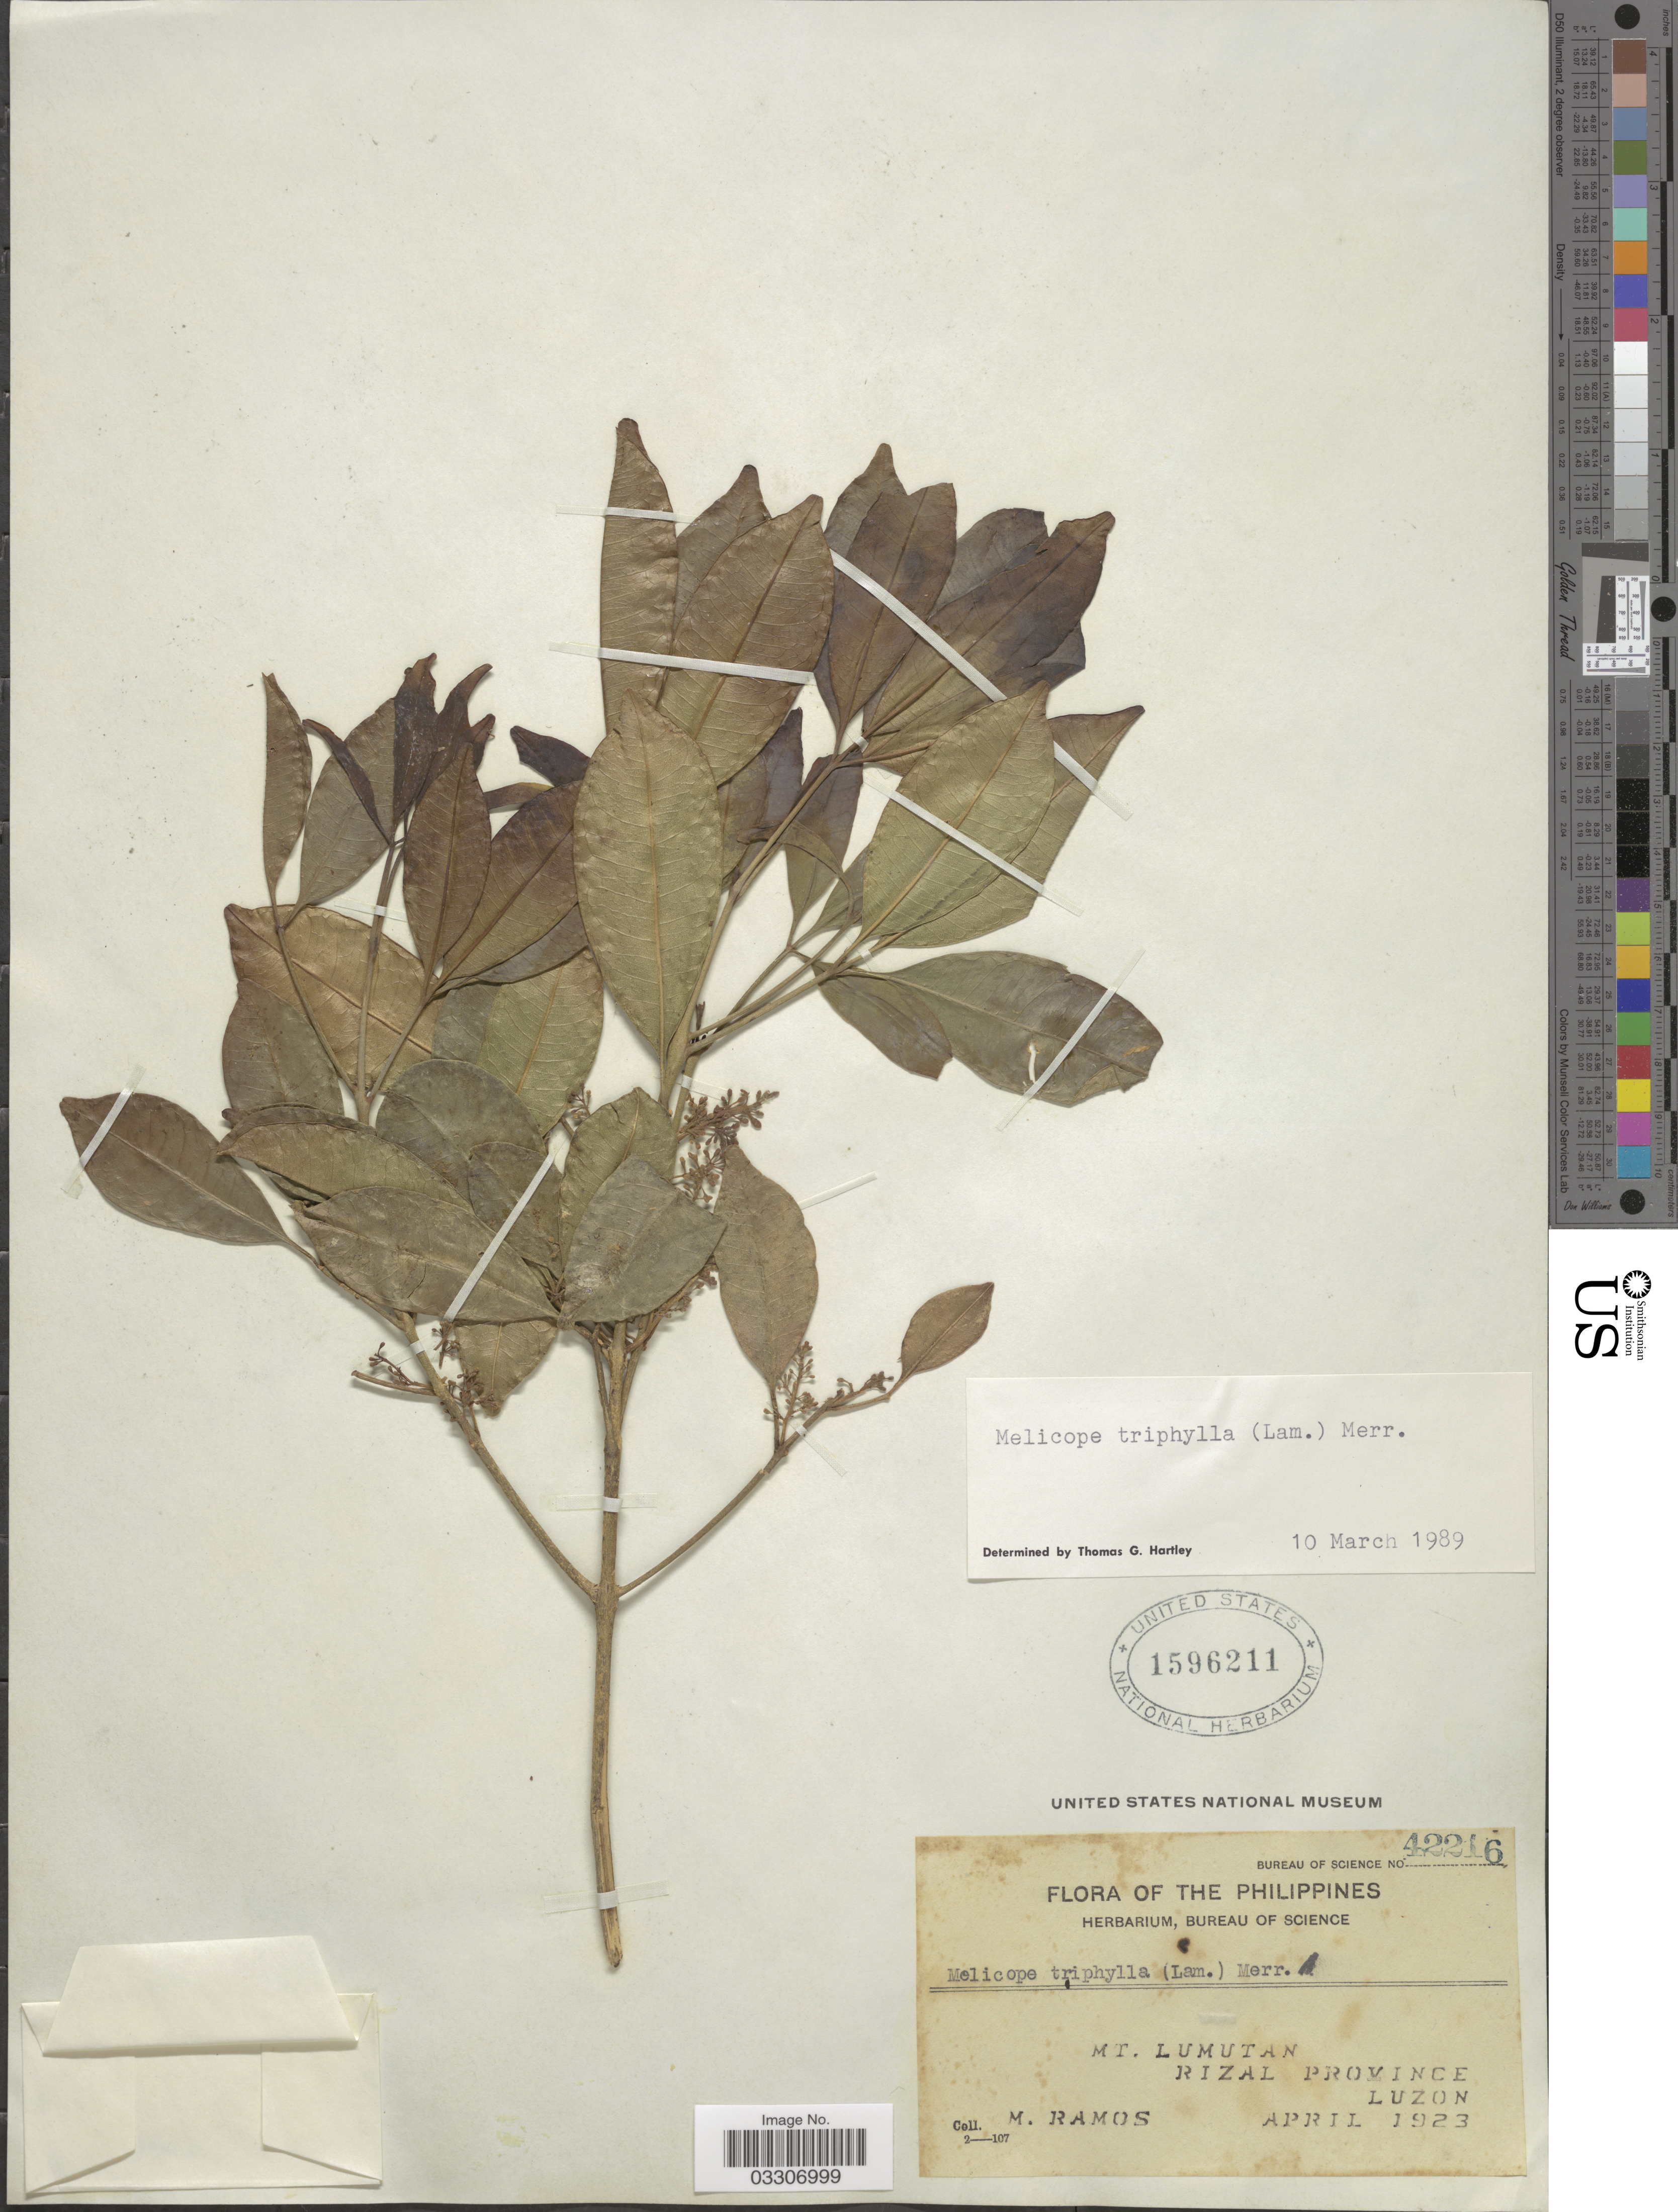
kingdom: Plantae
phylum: Tracheophyta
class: Magnoliopsida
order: Sapindales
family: Rutaceae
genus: Melicope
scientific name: Melicope triphylla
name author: (Lam.) Merr.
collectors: M. Ramos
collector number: Bureau of Science 42216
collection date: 1923-04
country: Philippines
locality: Mt. Lumutan, Rizal Province, Luzon.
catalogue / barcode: US 1596211